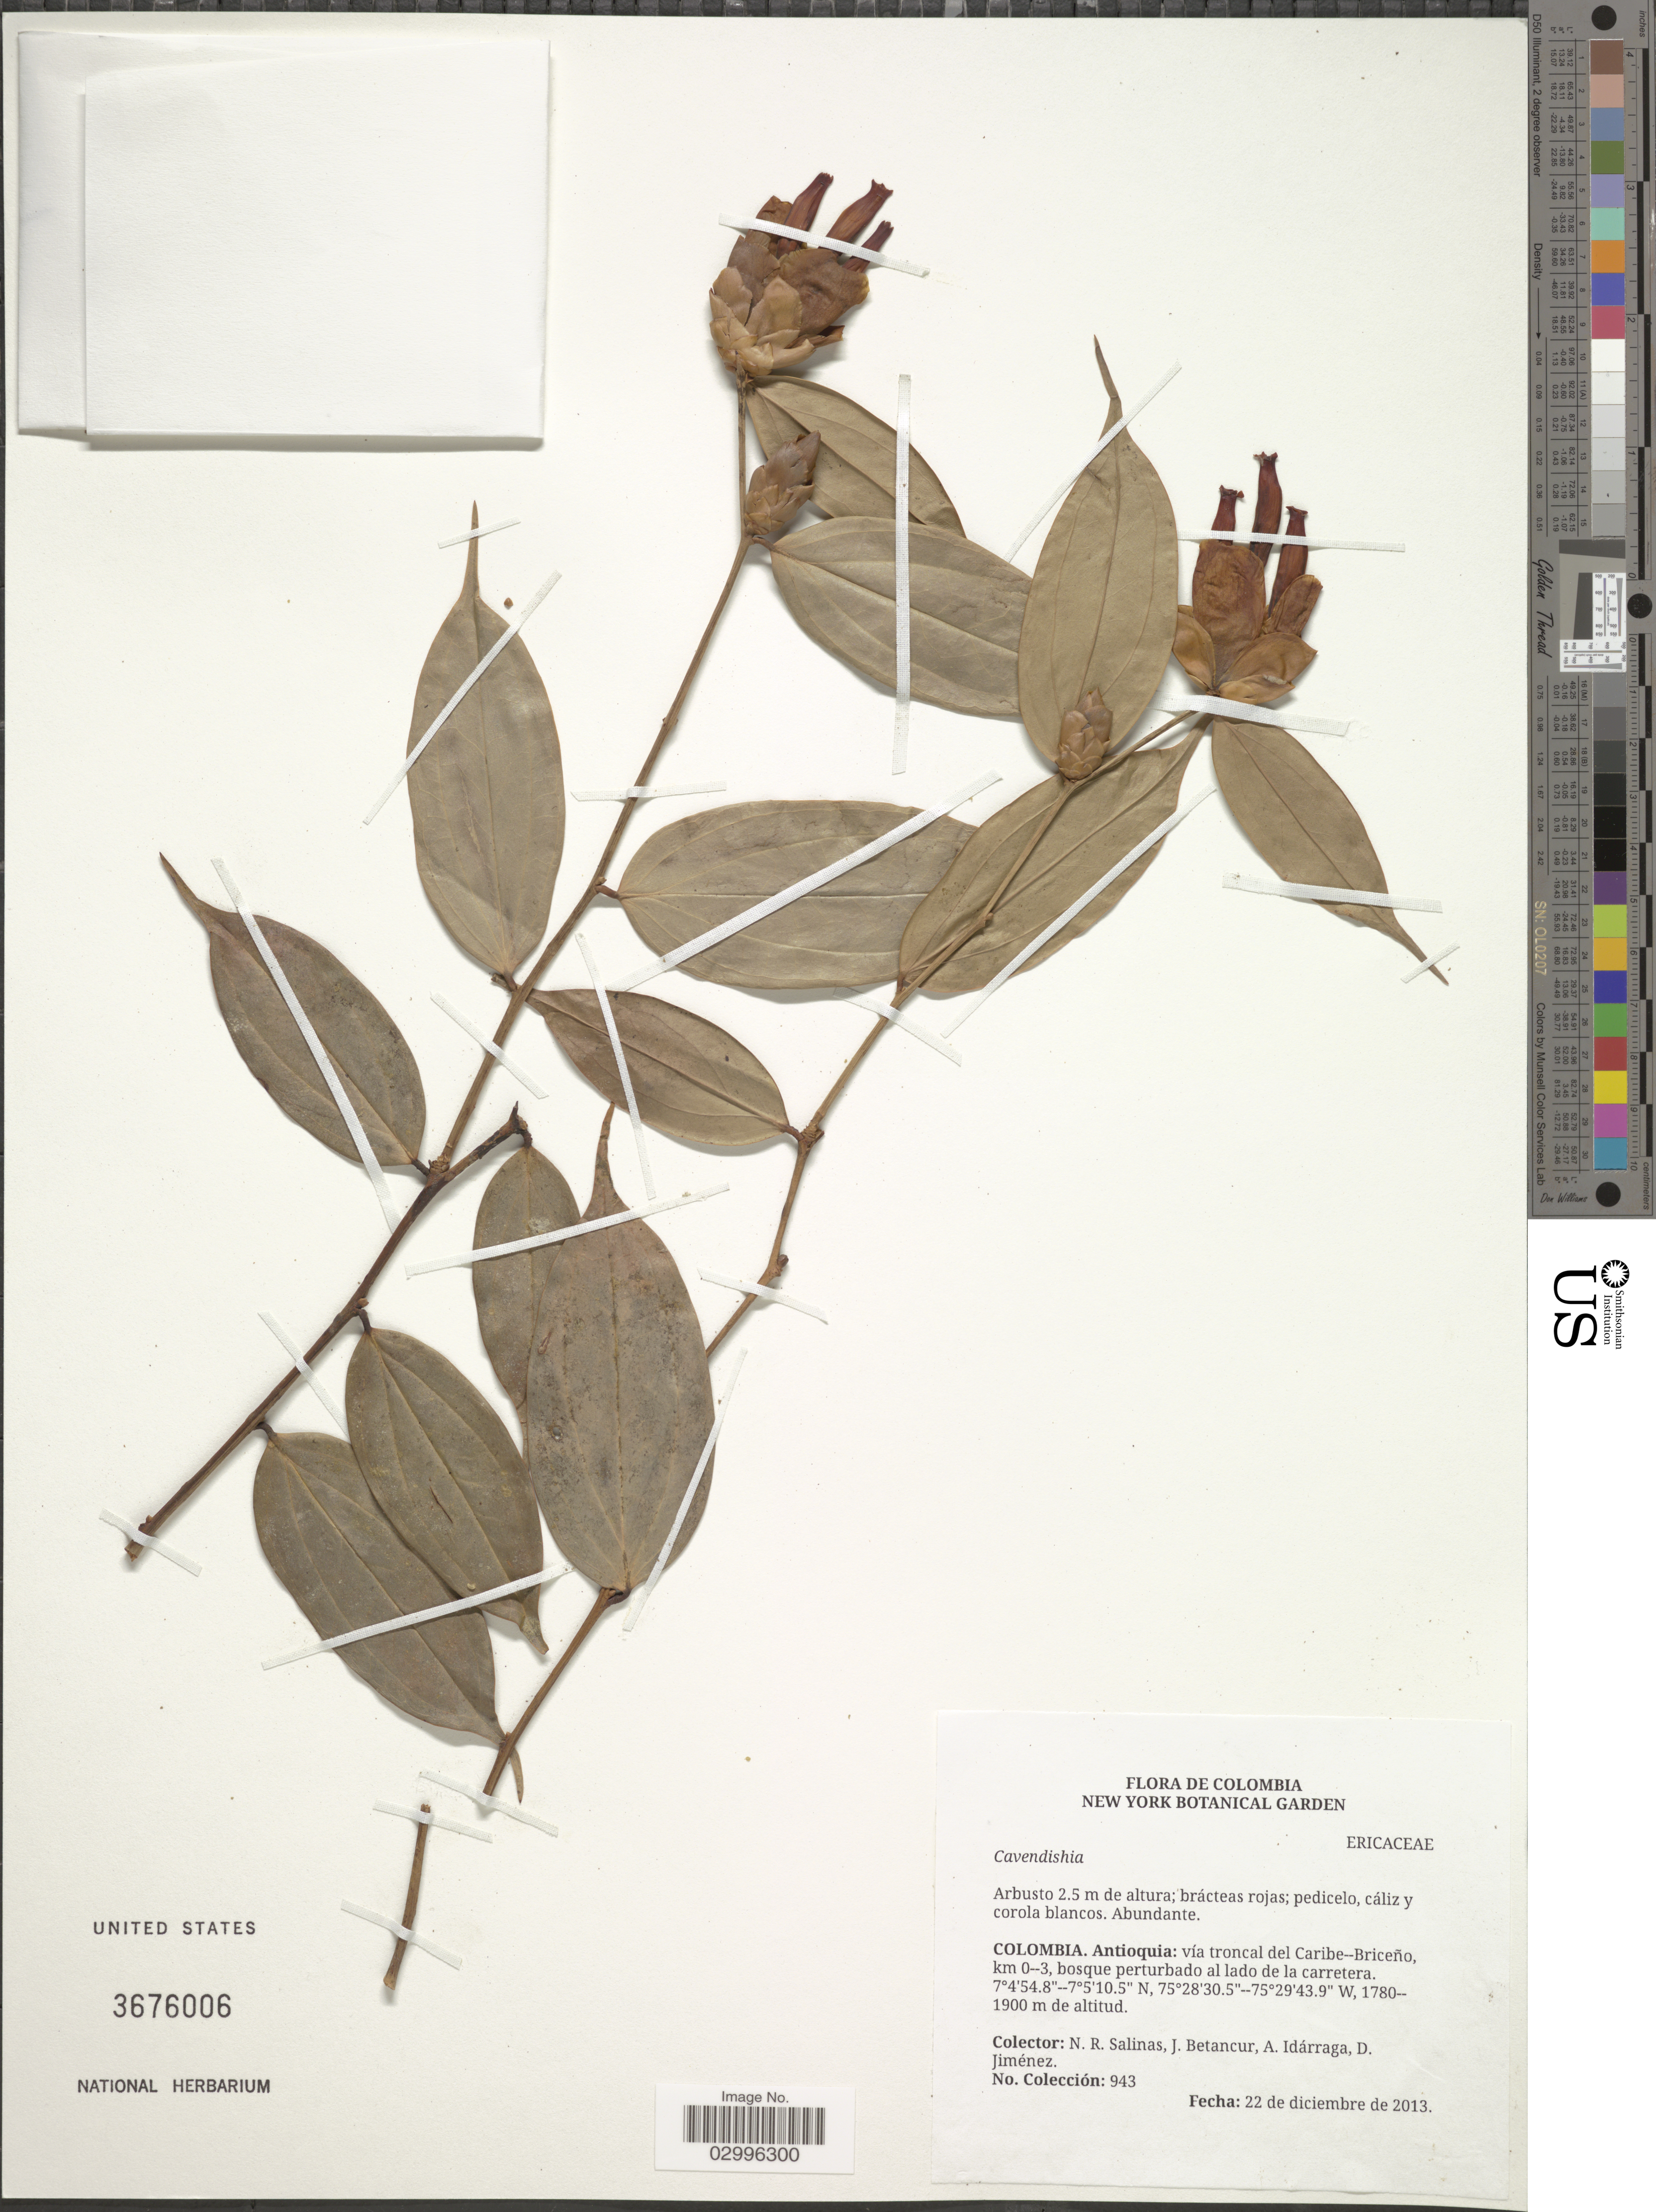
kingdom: Plantae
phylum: Tracheophyta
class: Magnoliopsida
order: Ericales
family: Ericaceae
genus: Cavendishia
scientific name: Cavendishia sp.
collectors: N. Salinas, J. Betancur, A. Idarraga & D. Jiménez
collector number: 943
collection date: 2013-12-22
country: Colombia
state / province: Antioquia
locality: Vía troncal del Caribe--Briceño, km 0--3.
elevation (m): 1780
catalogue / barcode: US 3676006